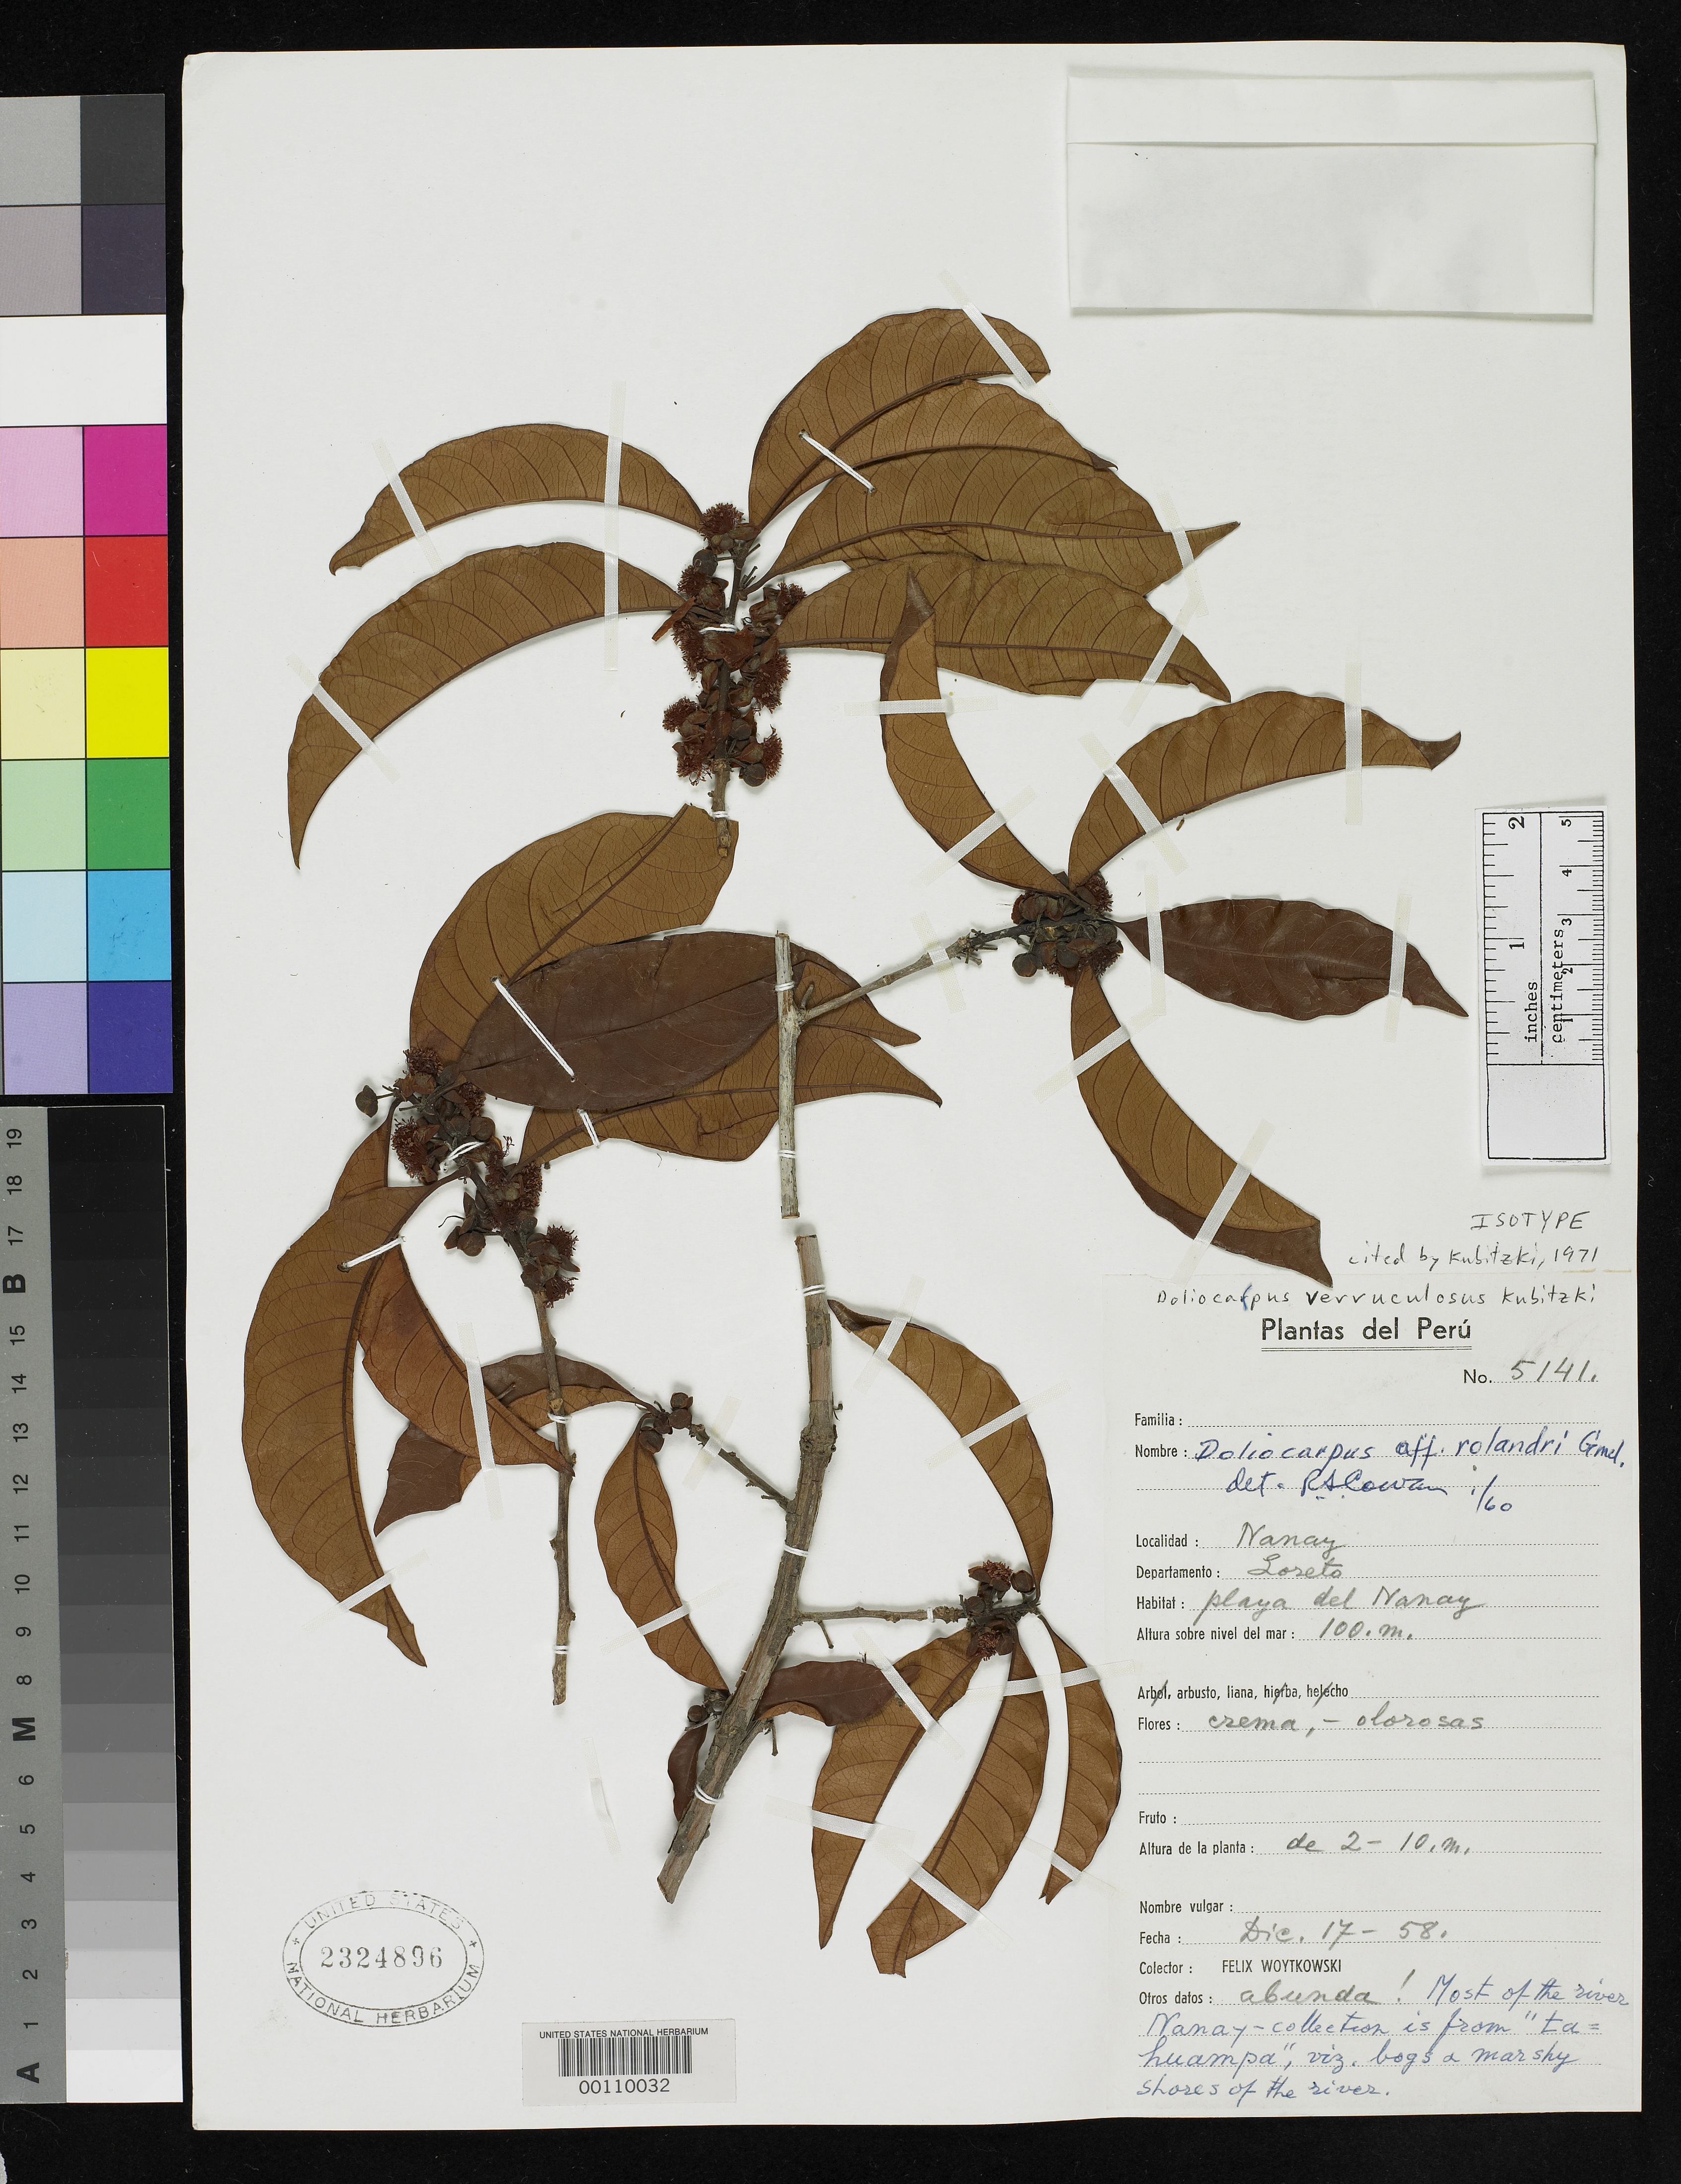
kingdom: Plantae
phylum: Tracheophyta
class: Magnoliopsida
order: Dilleniales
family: Dilleniaceae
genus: Doliocarpus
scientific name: Doliocarpus verruculosus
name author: Kubitzki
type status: Isotype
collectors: F. Woytkowski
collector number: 5141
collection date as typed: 17 Dec 1958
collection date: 1958-12-17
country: Peru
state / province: Loreto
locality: Rio Nanay.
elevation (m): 100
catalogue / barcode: US 2324896